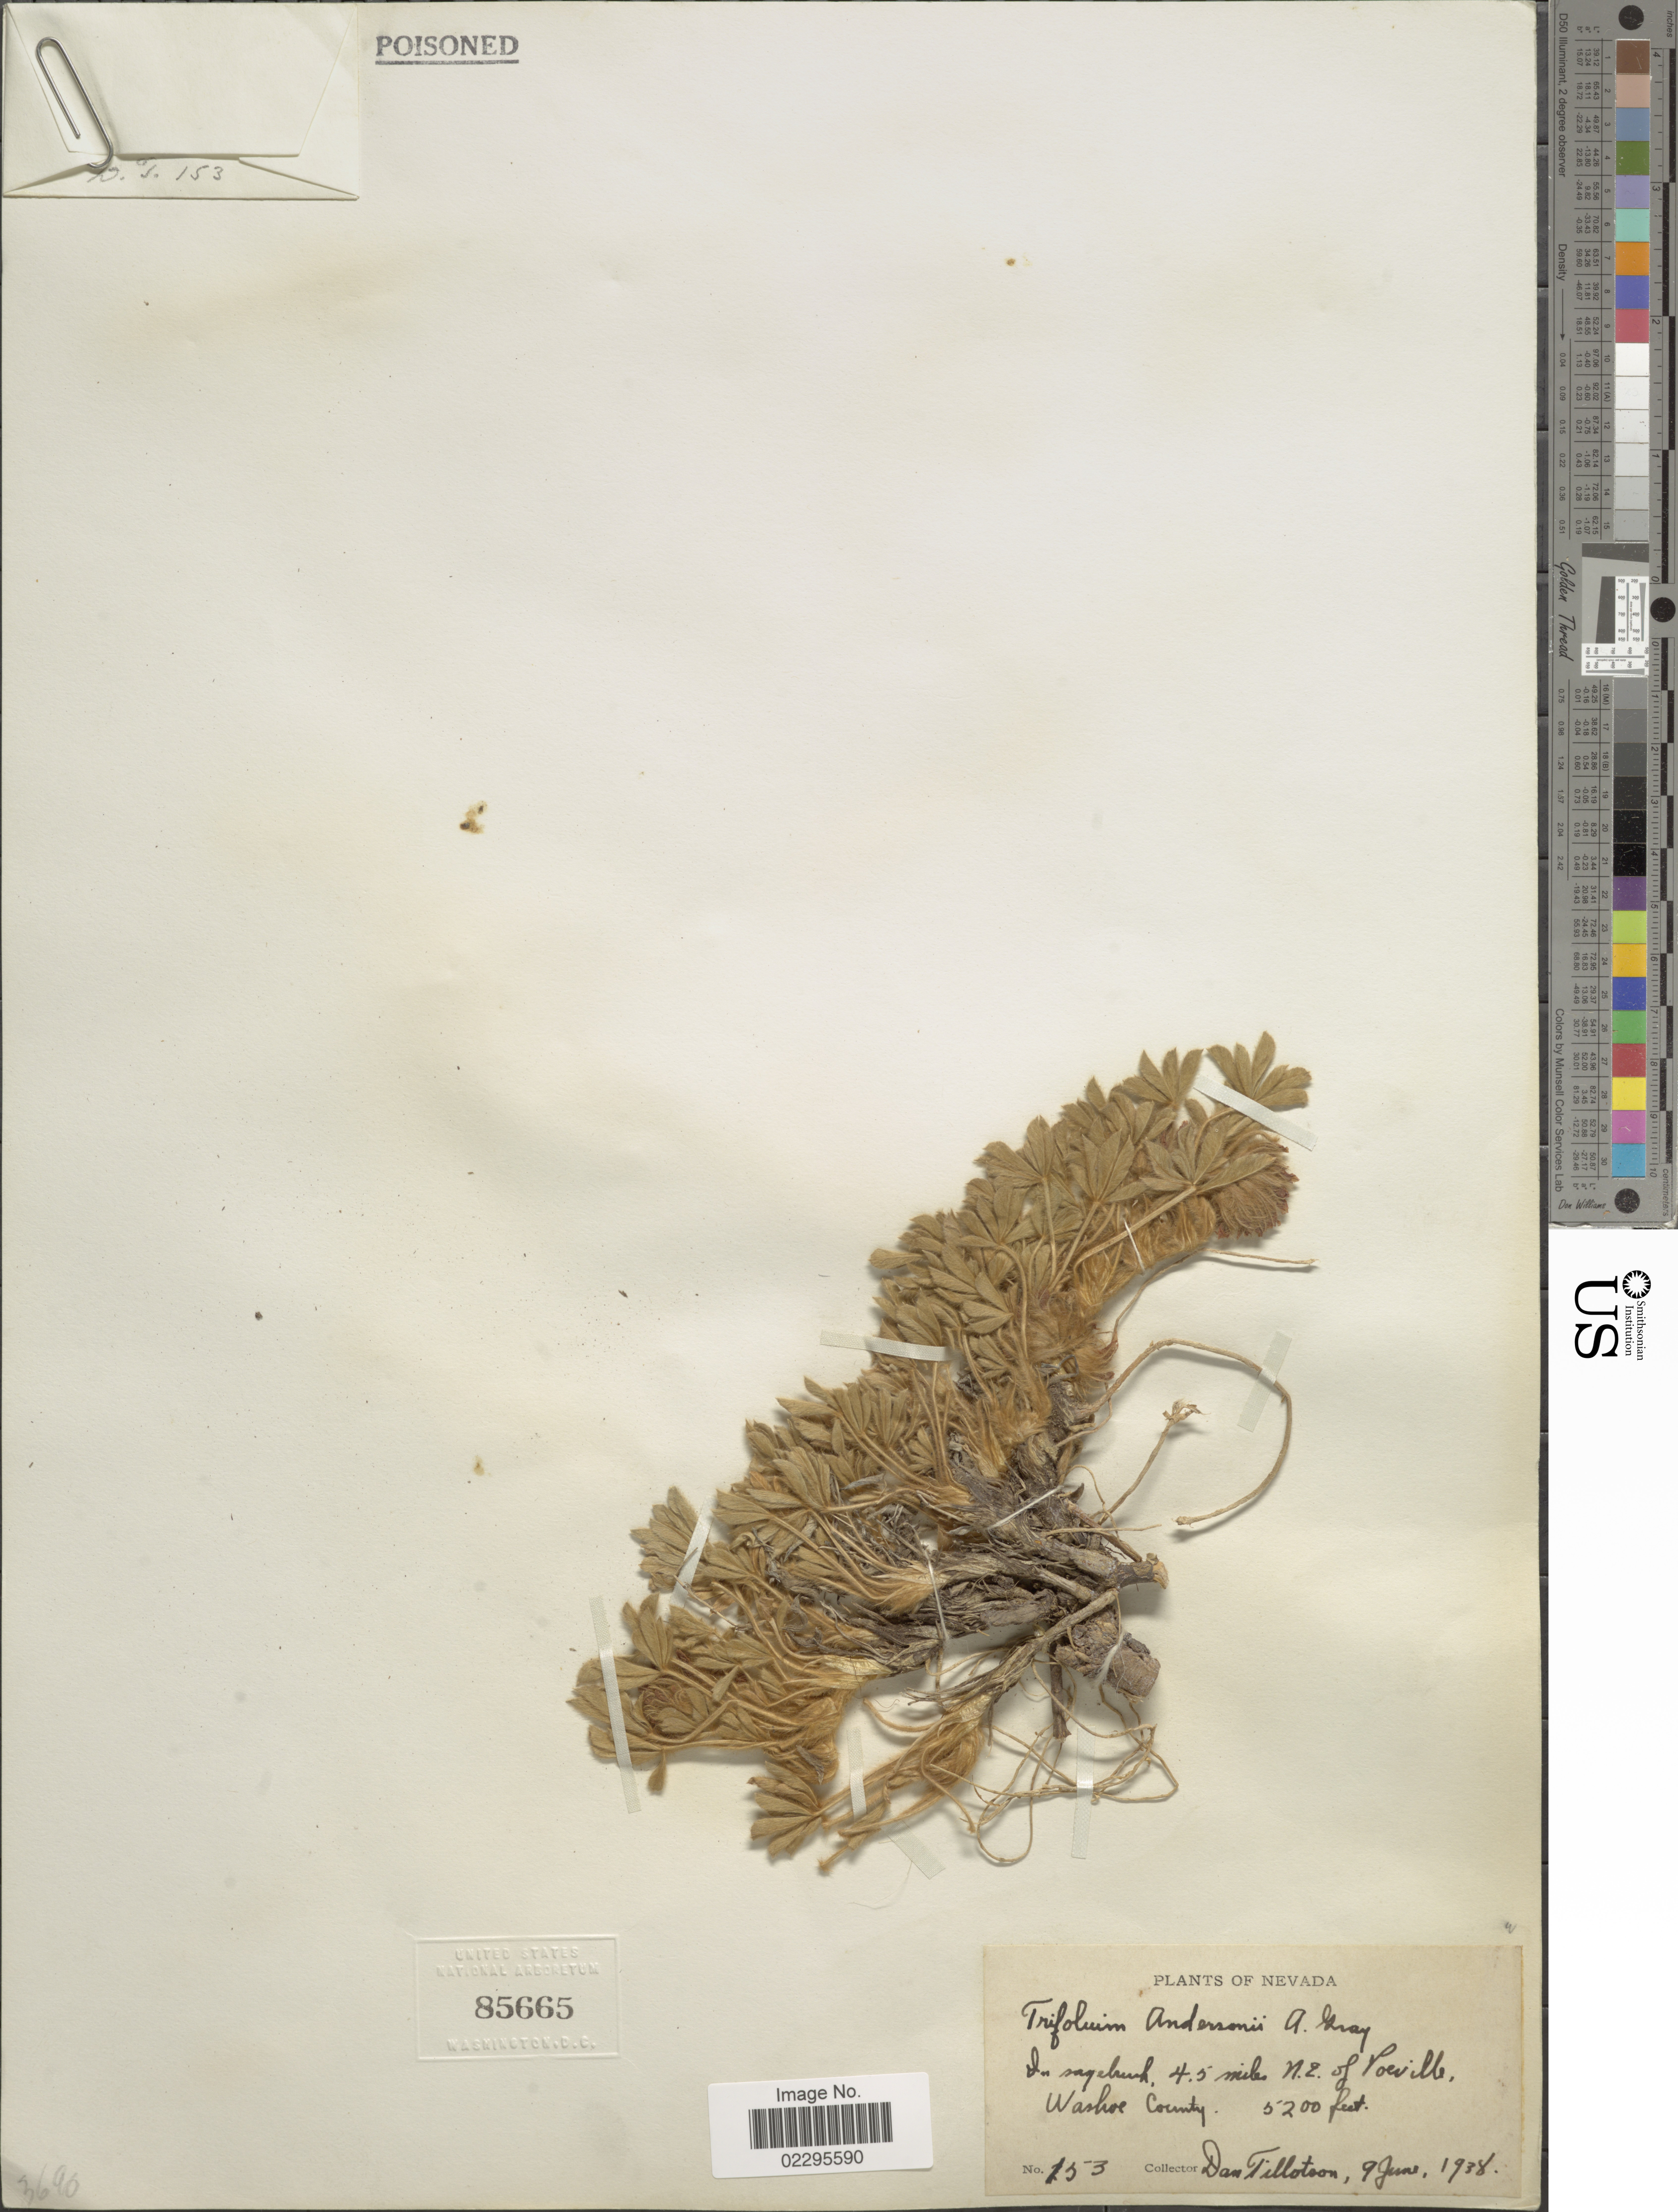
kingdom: Plantae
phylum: Tracheophyta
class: Magnoliopsida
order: Fabales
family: Fabaceae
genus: Trifolium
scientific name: Trifolium andersonii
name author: A. Gray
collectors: D. Tillotson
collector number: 153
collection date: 1938-06-09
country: United States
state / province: Nevada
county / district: Washoe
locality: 4.5 miles N.E. of Poeville, Washoe County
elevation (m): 1585